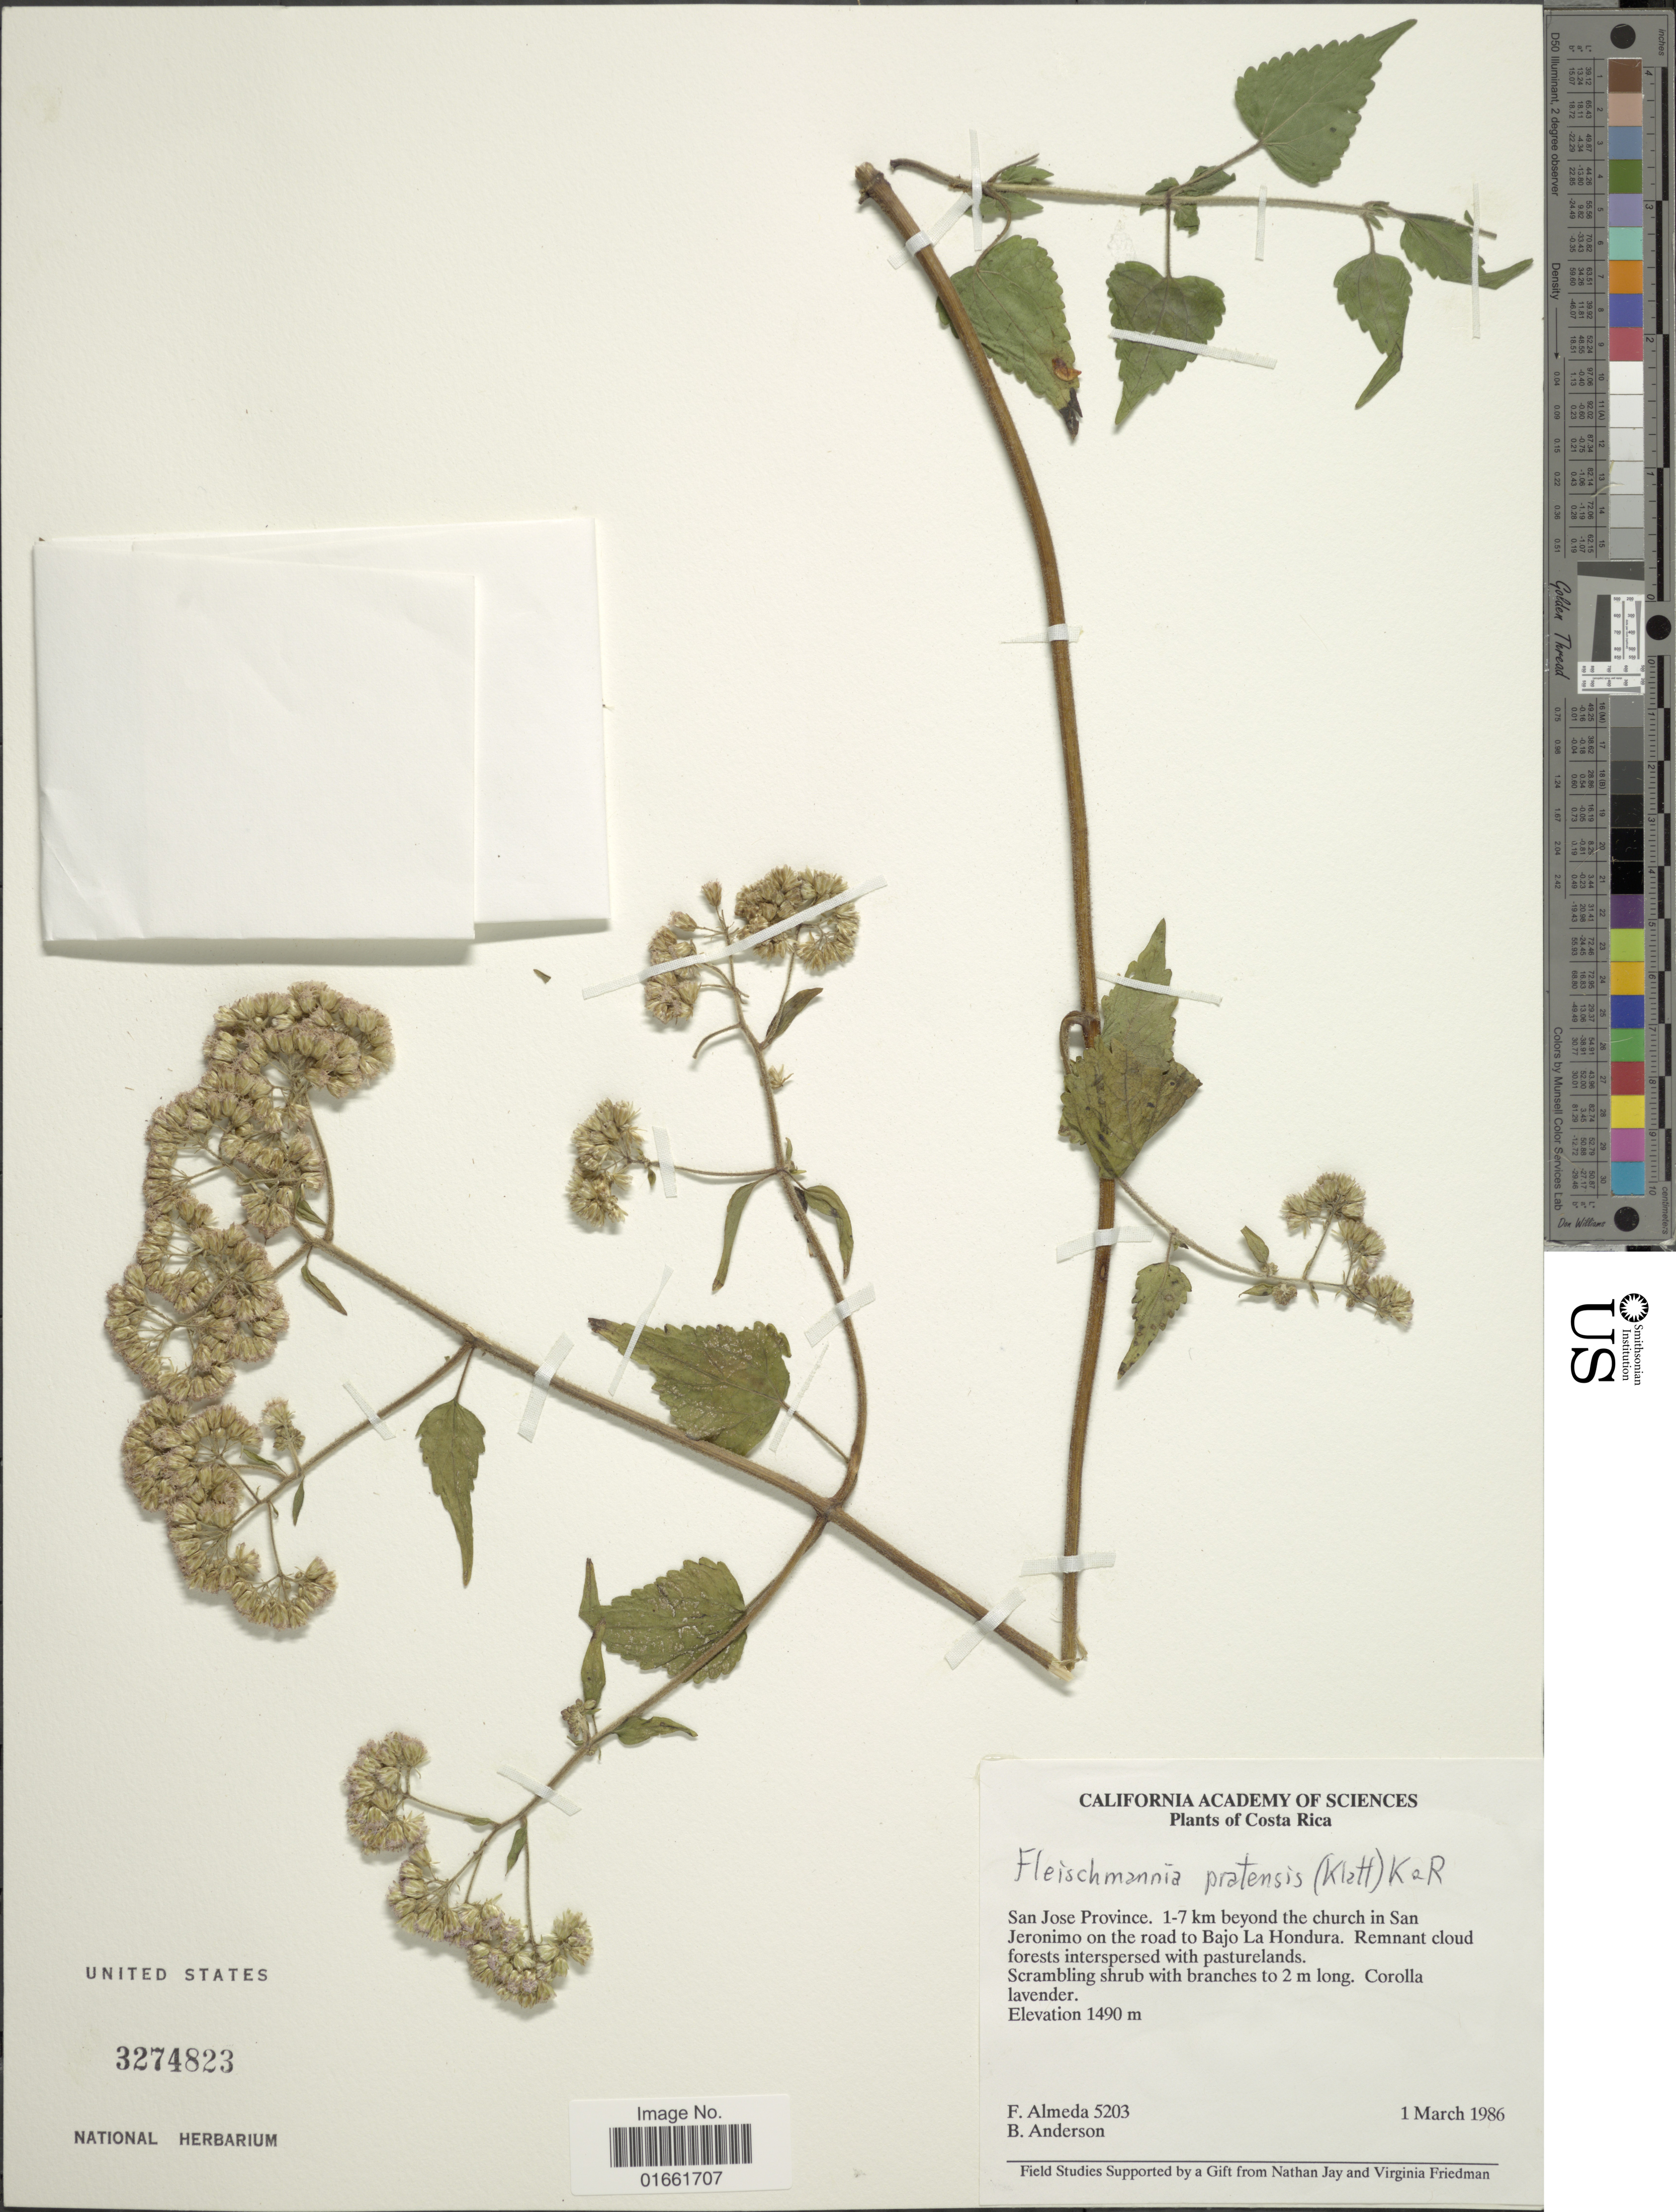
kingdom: Plantae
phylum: Tracheophyta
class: Magnoliopsida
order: Asterales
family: Asteraceae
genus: Fleischmannia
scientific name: Fleischmannia pratensis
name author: (Klatt) R.M. King & H. Rob.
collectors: F. Almeda & B. Anderson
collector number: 5203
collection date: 1986-03-01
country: Costa Rica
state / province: San José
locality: San Jose Province, 1 - 7 km beyond the church in San Jeronimo on the road to Bajo La Hondura.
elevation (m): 1490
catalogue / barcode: US 3274823